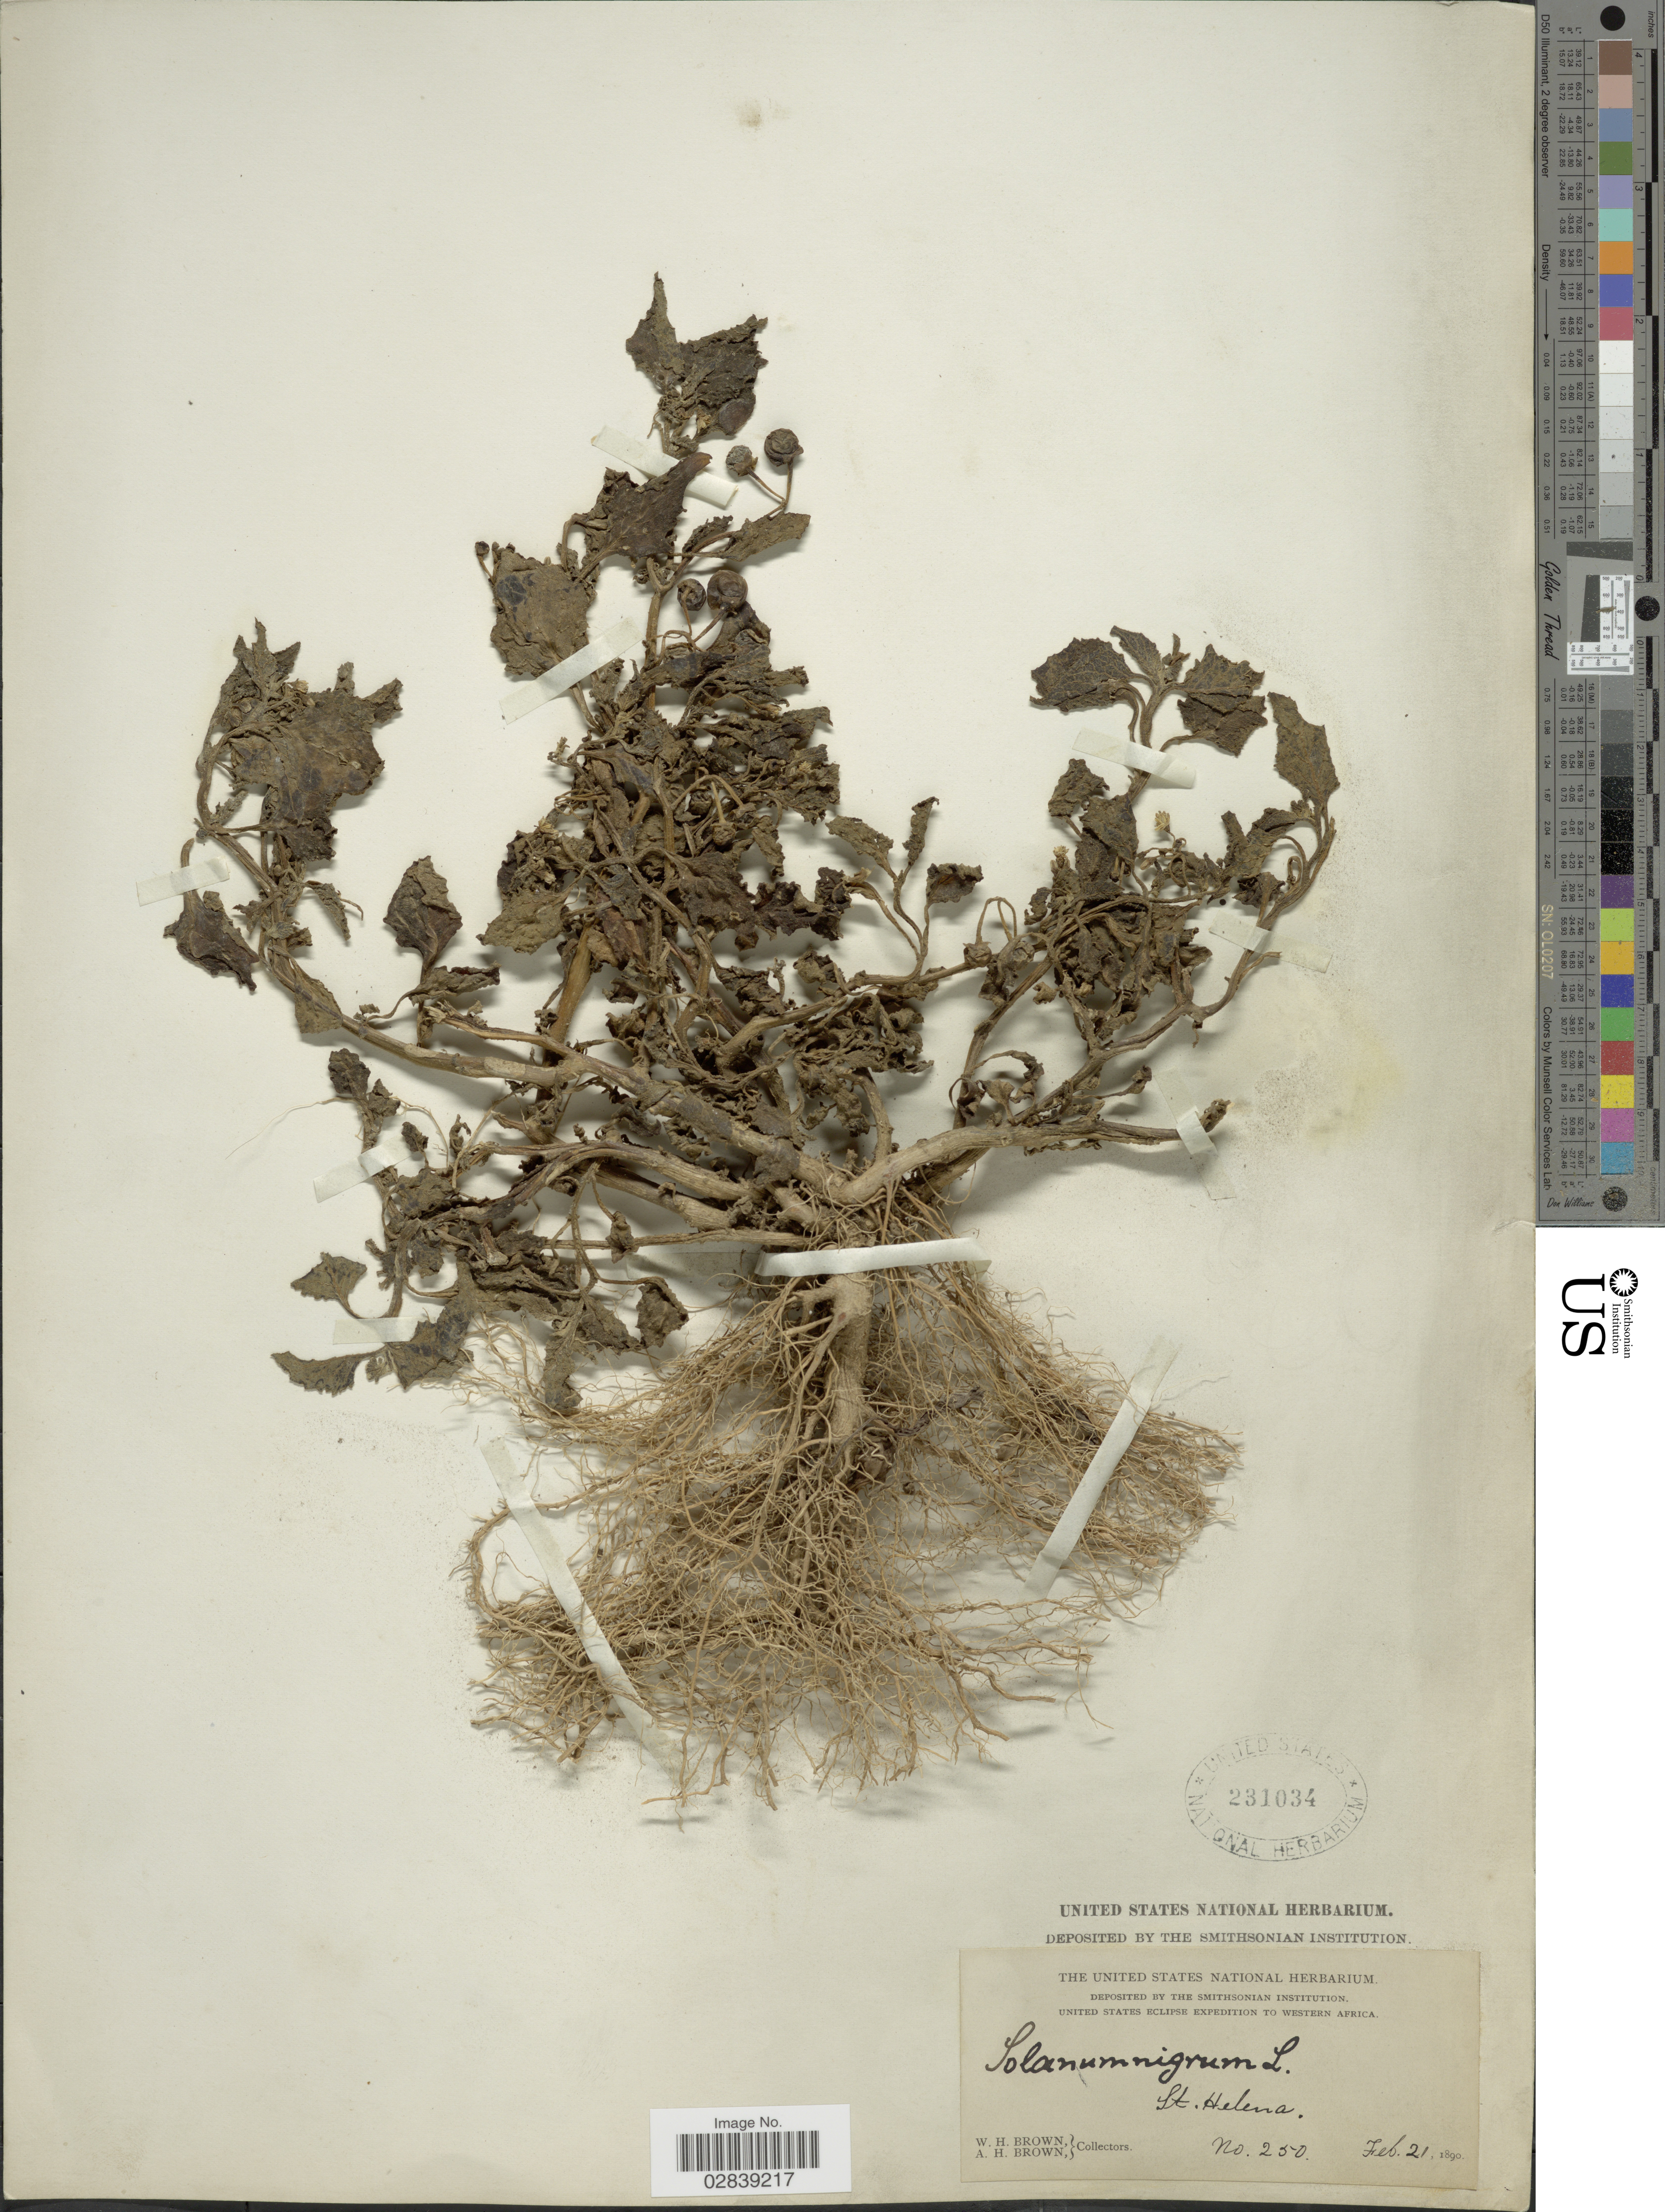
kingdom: Plantae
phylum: Tracheophyta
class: Magnoliopsida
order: Solanales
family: Solanaceae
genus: Solanum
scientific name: Solanum nigrum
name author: L.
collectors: W. H. Brown & A. H. Brown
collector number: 250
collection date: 1890-02-21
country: St. Helena Islands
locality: St. Helena.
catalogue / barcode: US 231034